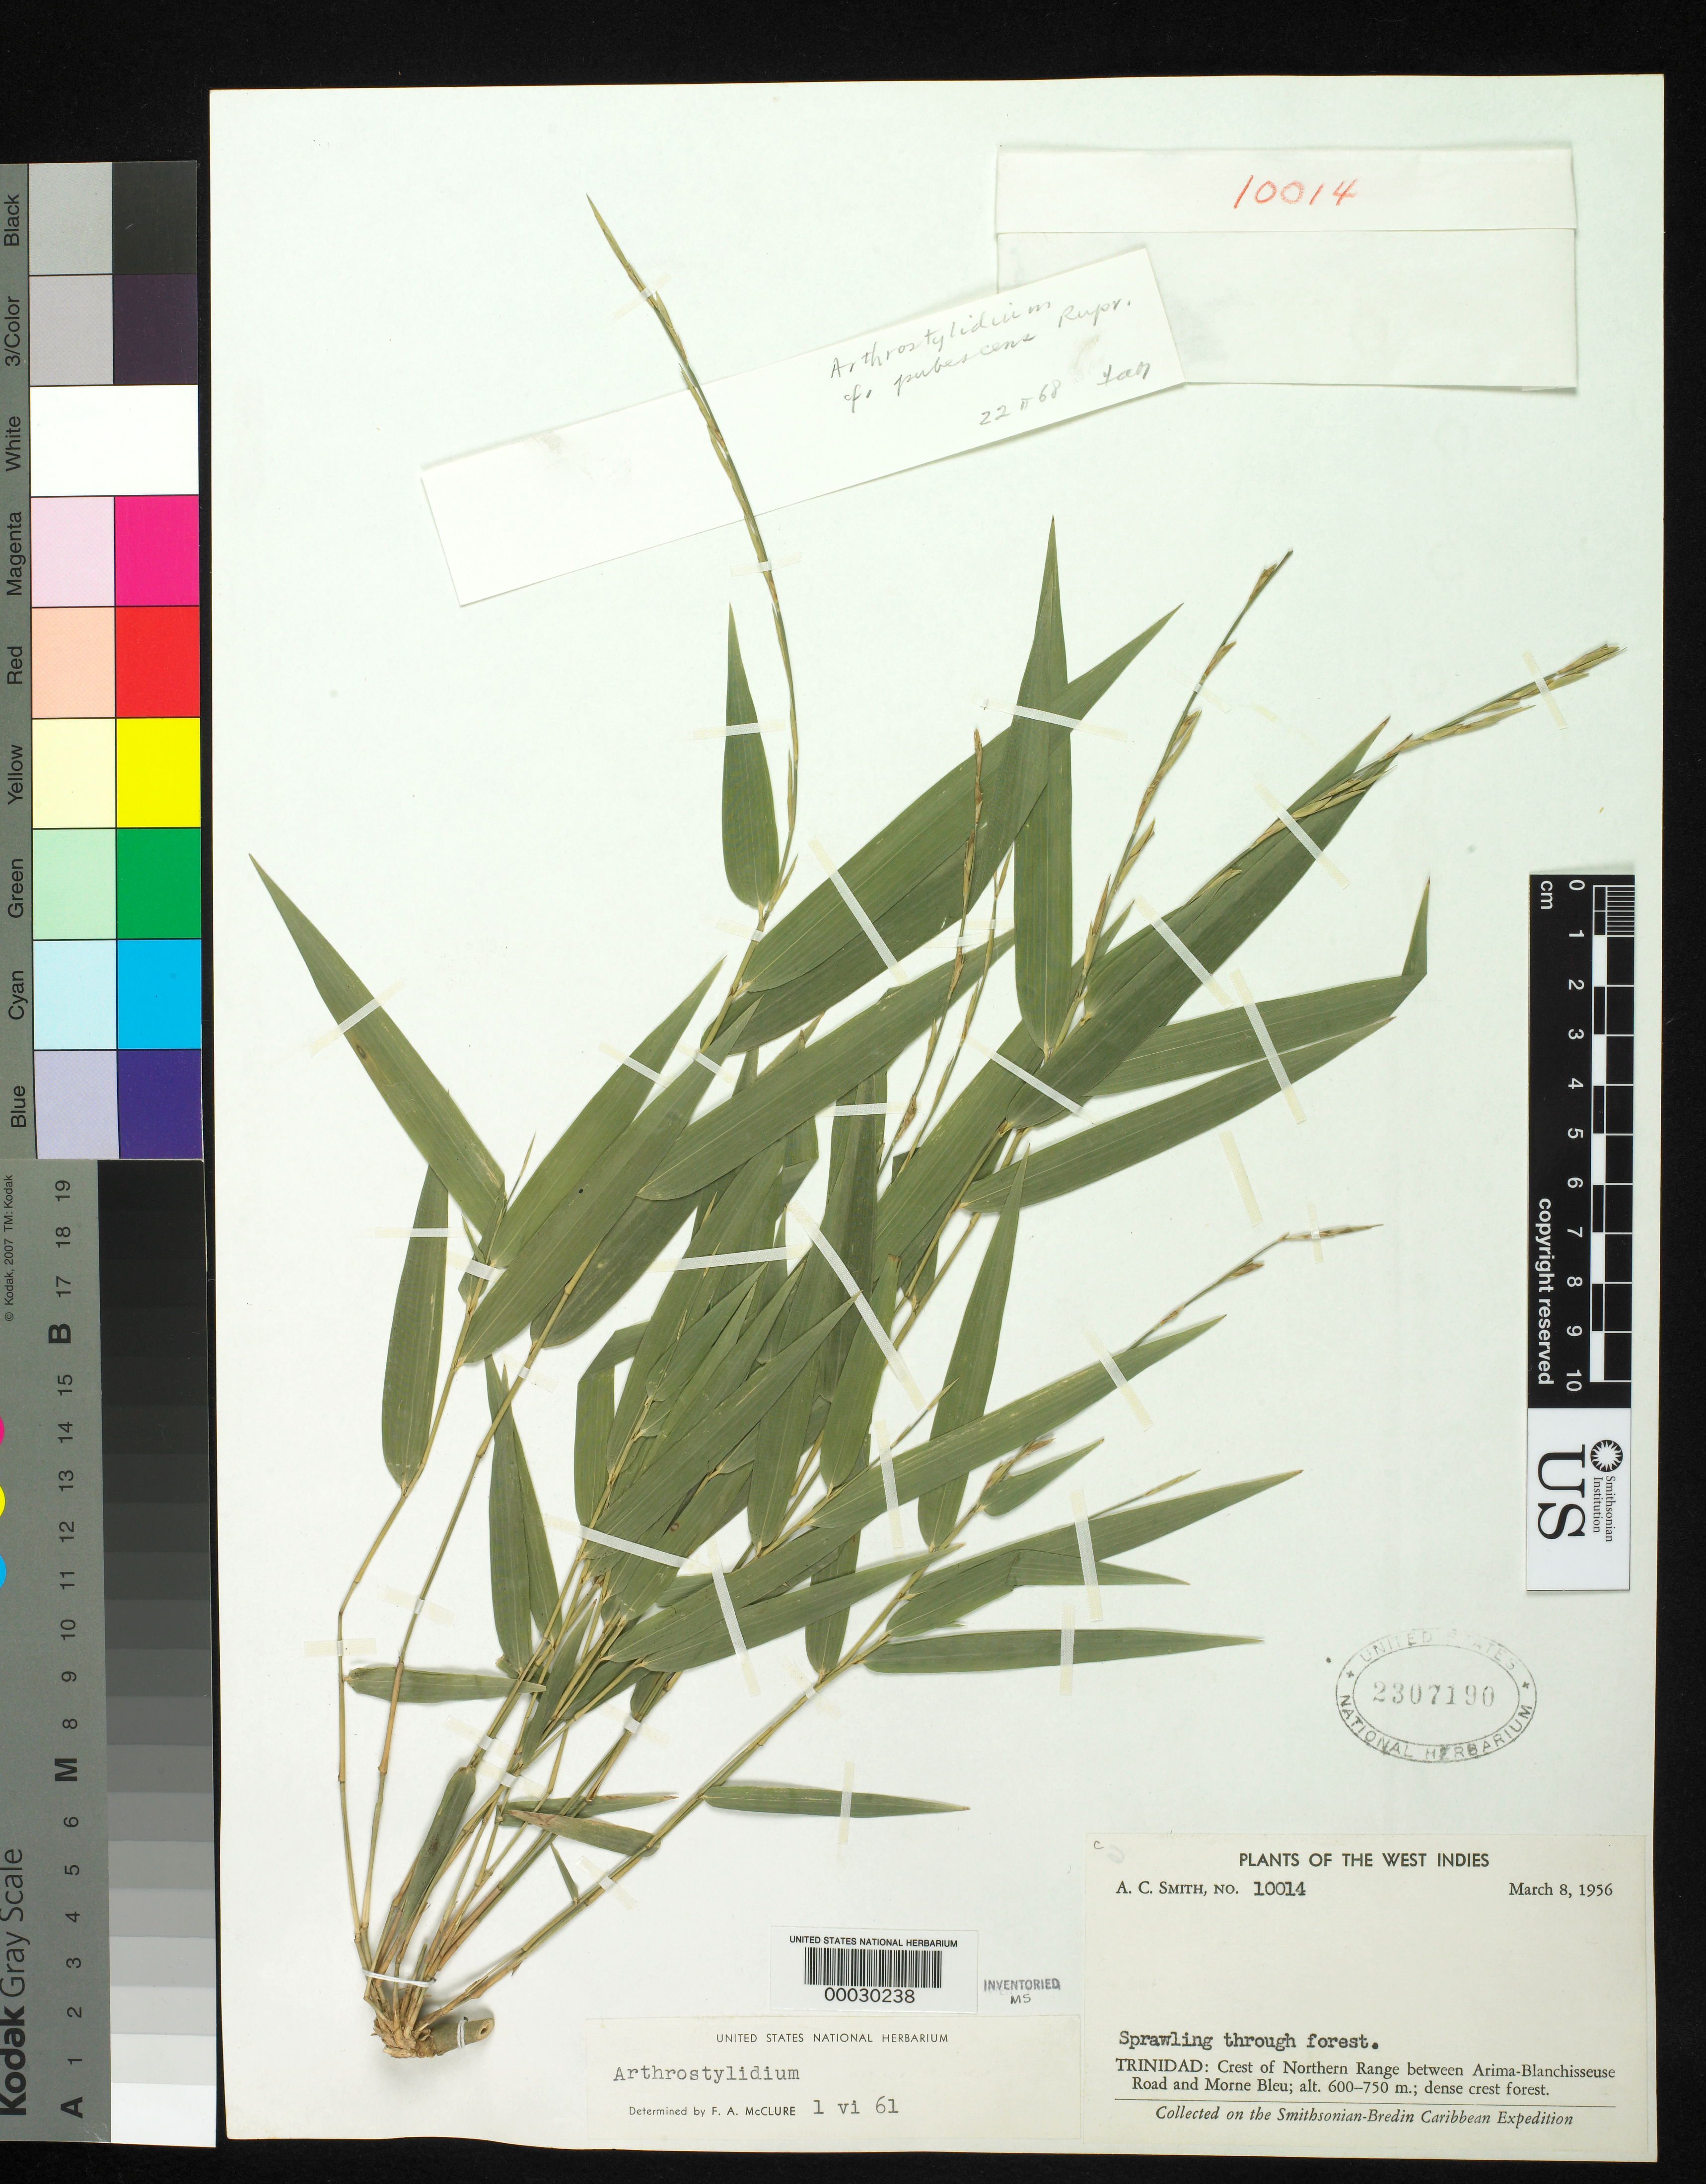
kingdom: Plantae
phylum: Tracheophyta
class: Liliopsida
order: Poales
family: Poaceae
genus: Arthrostylidium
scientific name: Arthrostylidium pubescens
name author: Rupr.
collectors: A. C. Smith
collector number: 10014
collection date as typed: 08 Mar 1956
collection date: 1956-03-08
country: Trinidad and Tobago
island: Trinidad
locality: Moriee bleu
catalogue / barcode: US 2307190